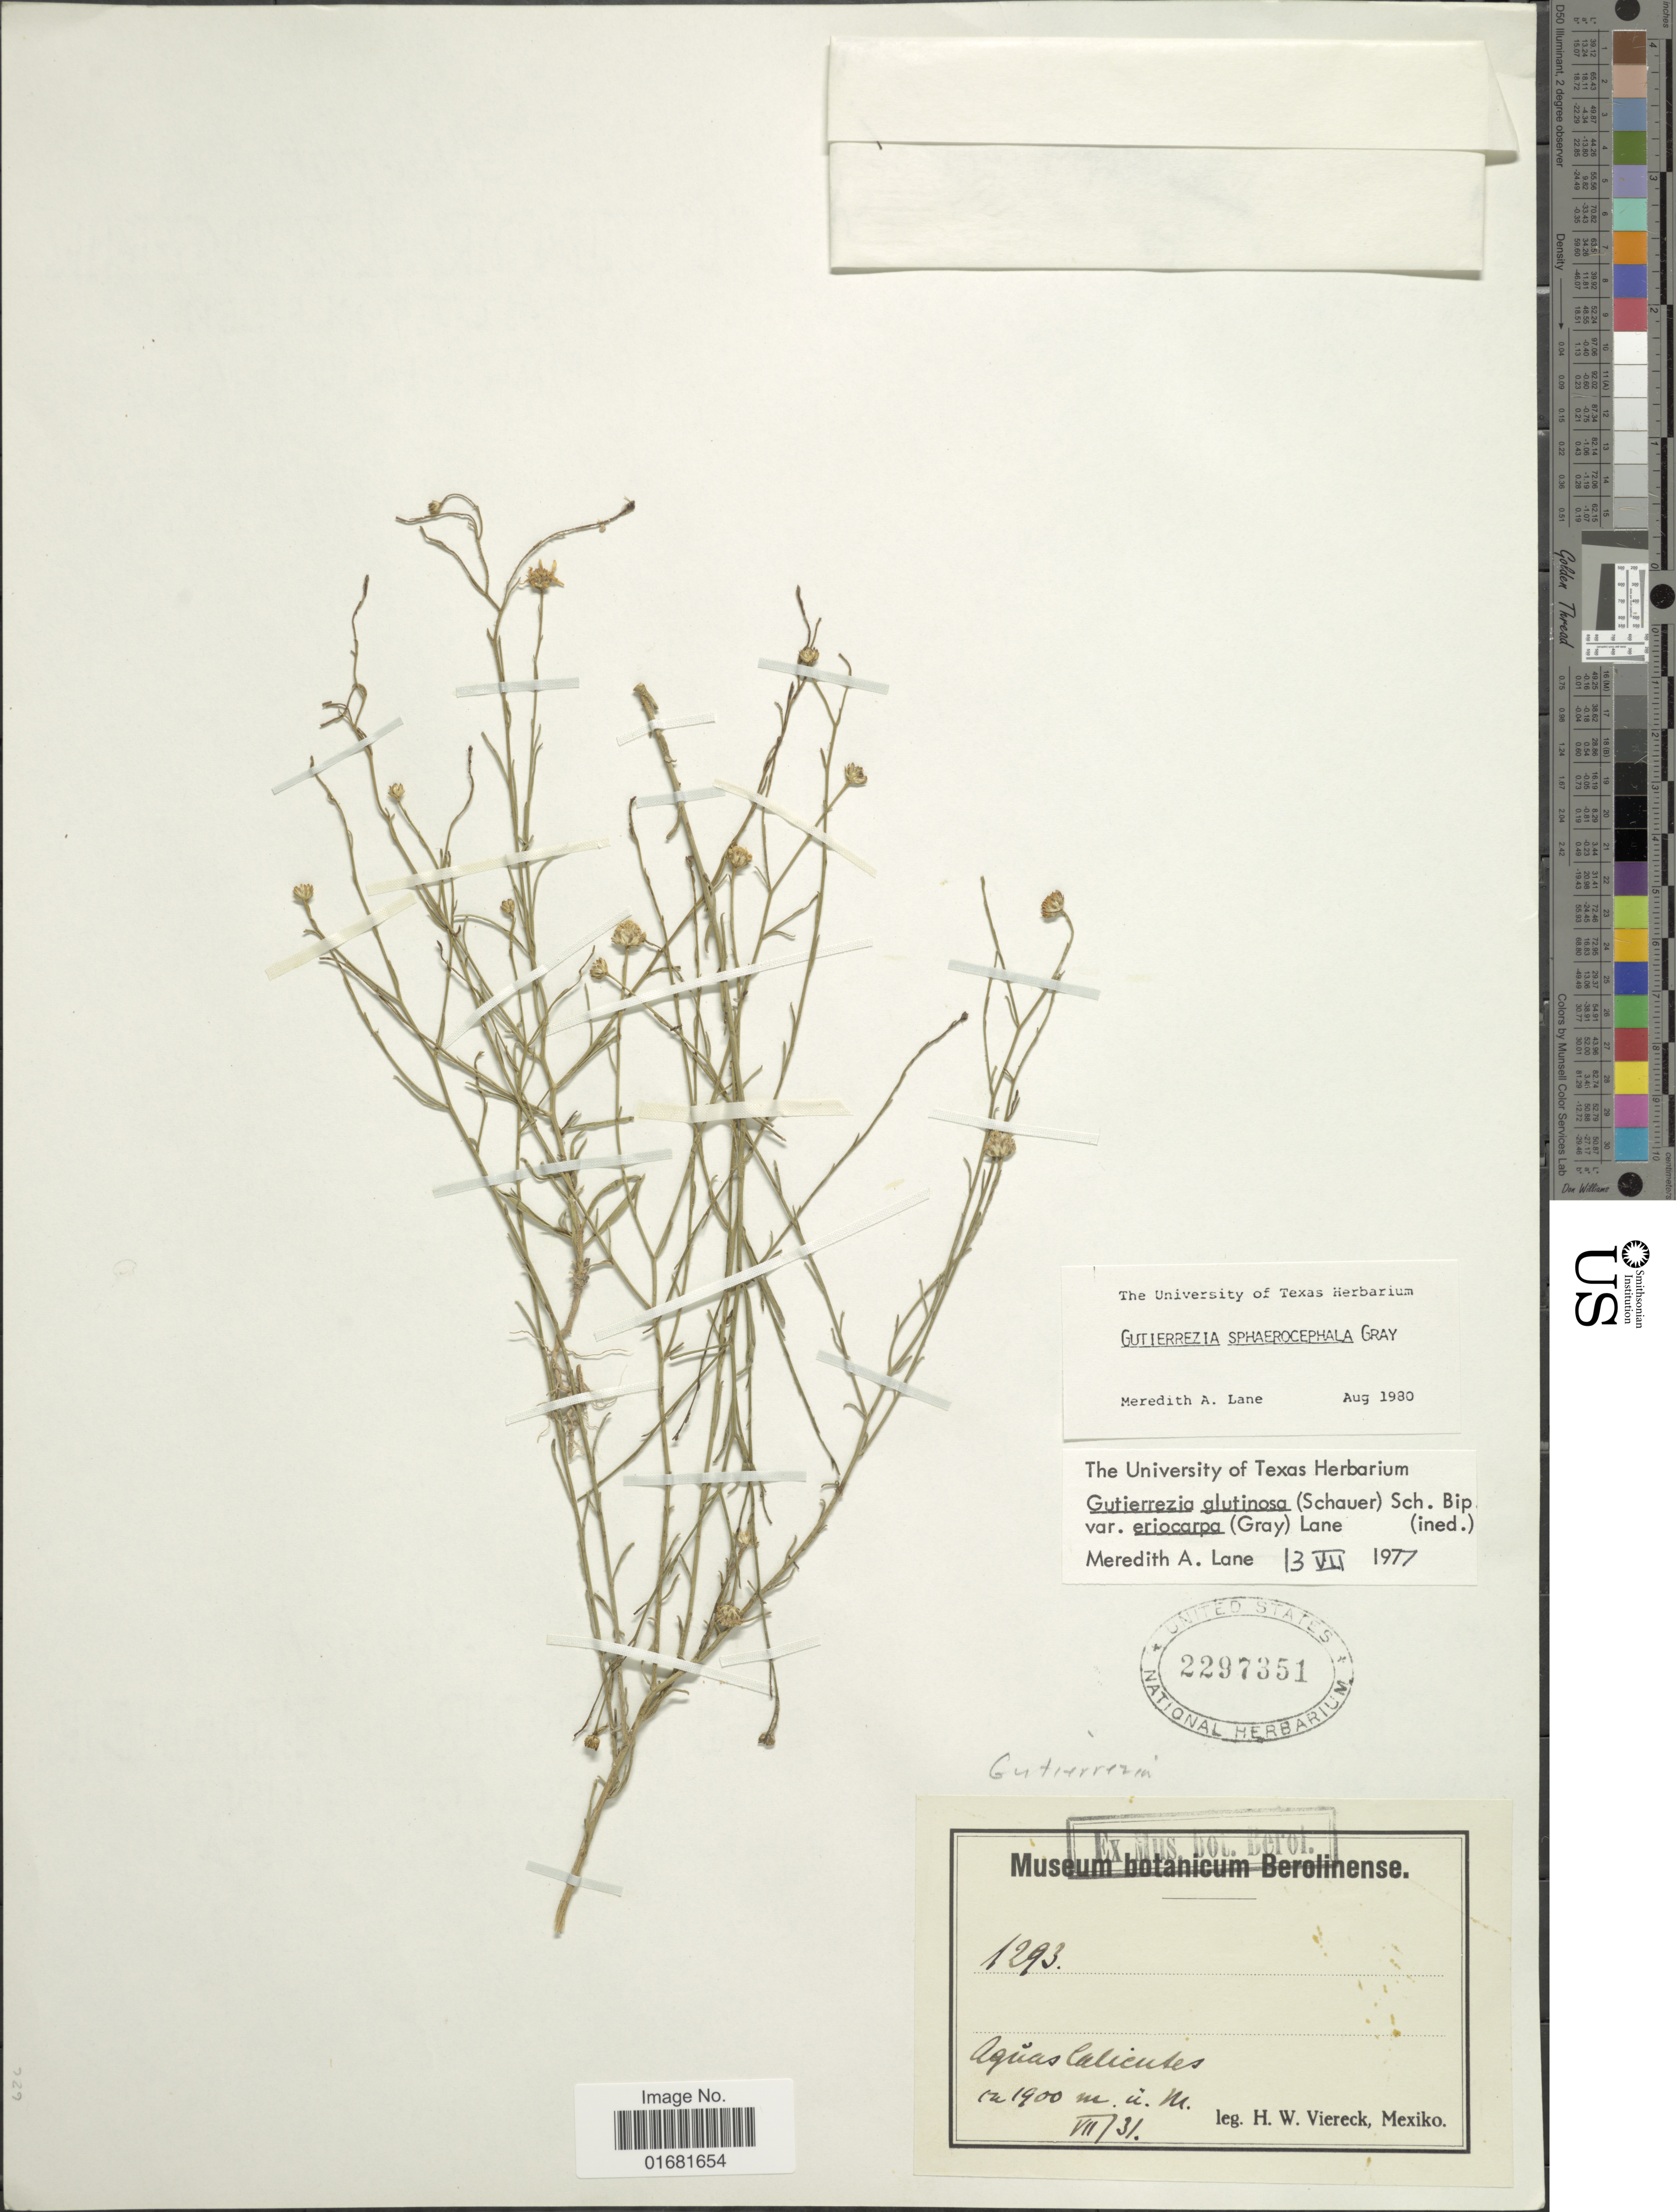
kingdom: Plantae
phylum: Tracheophyta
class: Magnoliopsida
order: Asterales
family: Asteraceae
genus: Gutierrezia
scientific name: Gutierrezia sphaerocephala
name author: A. Gray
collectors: H. W. Viereck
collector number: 1293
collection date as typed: Transcribed d/m/y: /7/31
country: Mexico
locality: Aguas Calicutes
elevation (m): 1900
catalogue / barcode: US 2297351